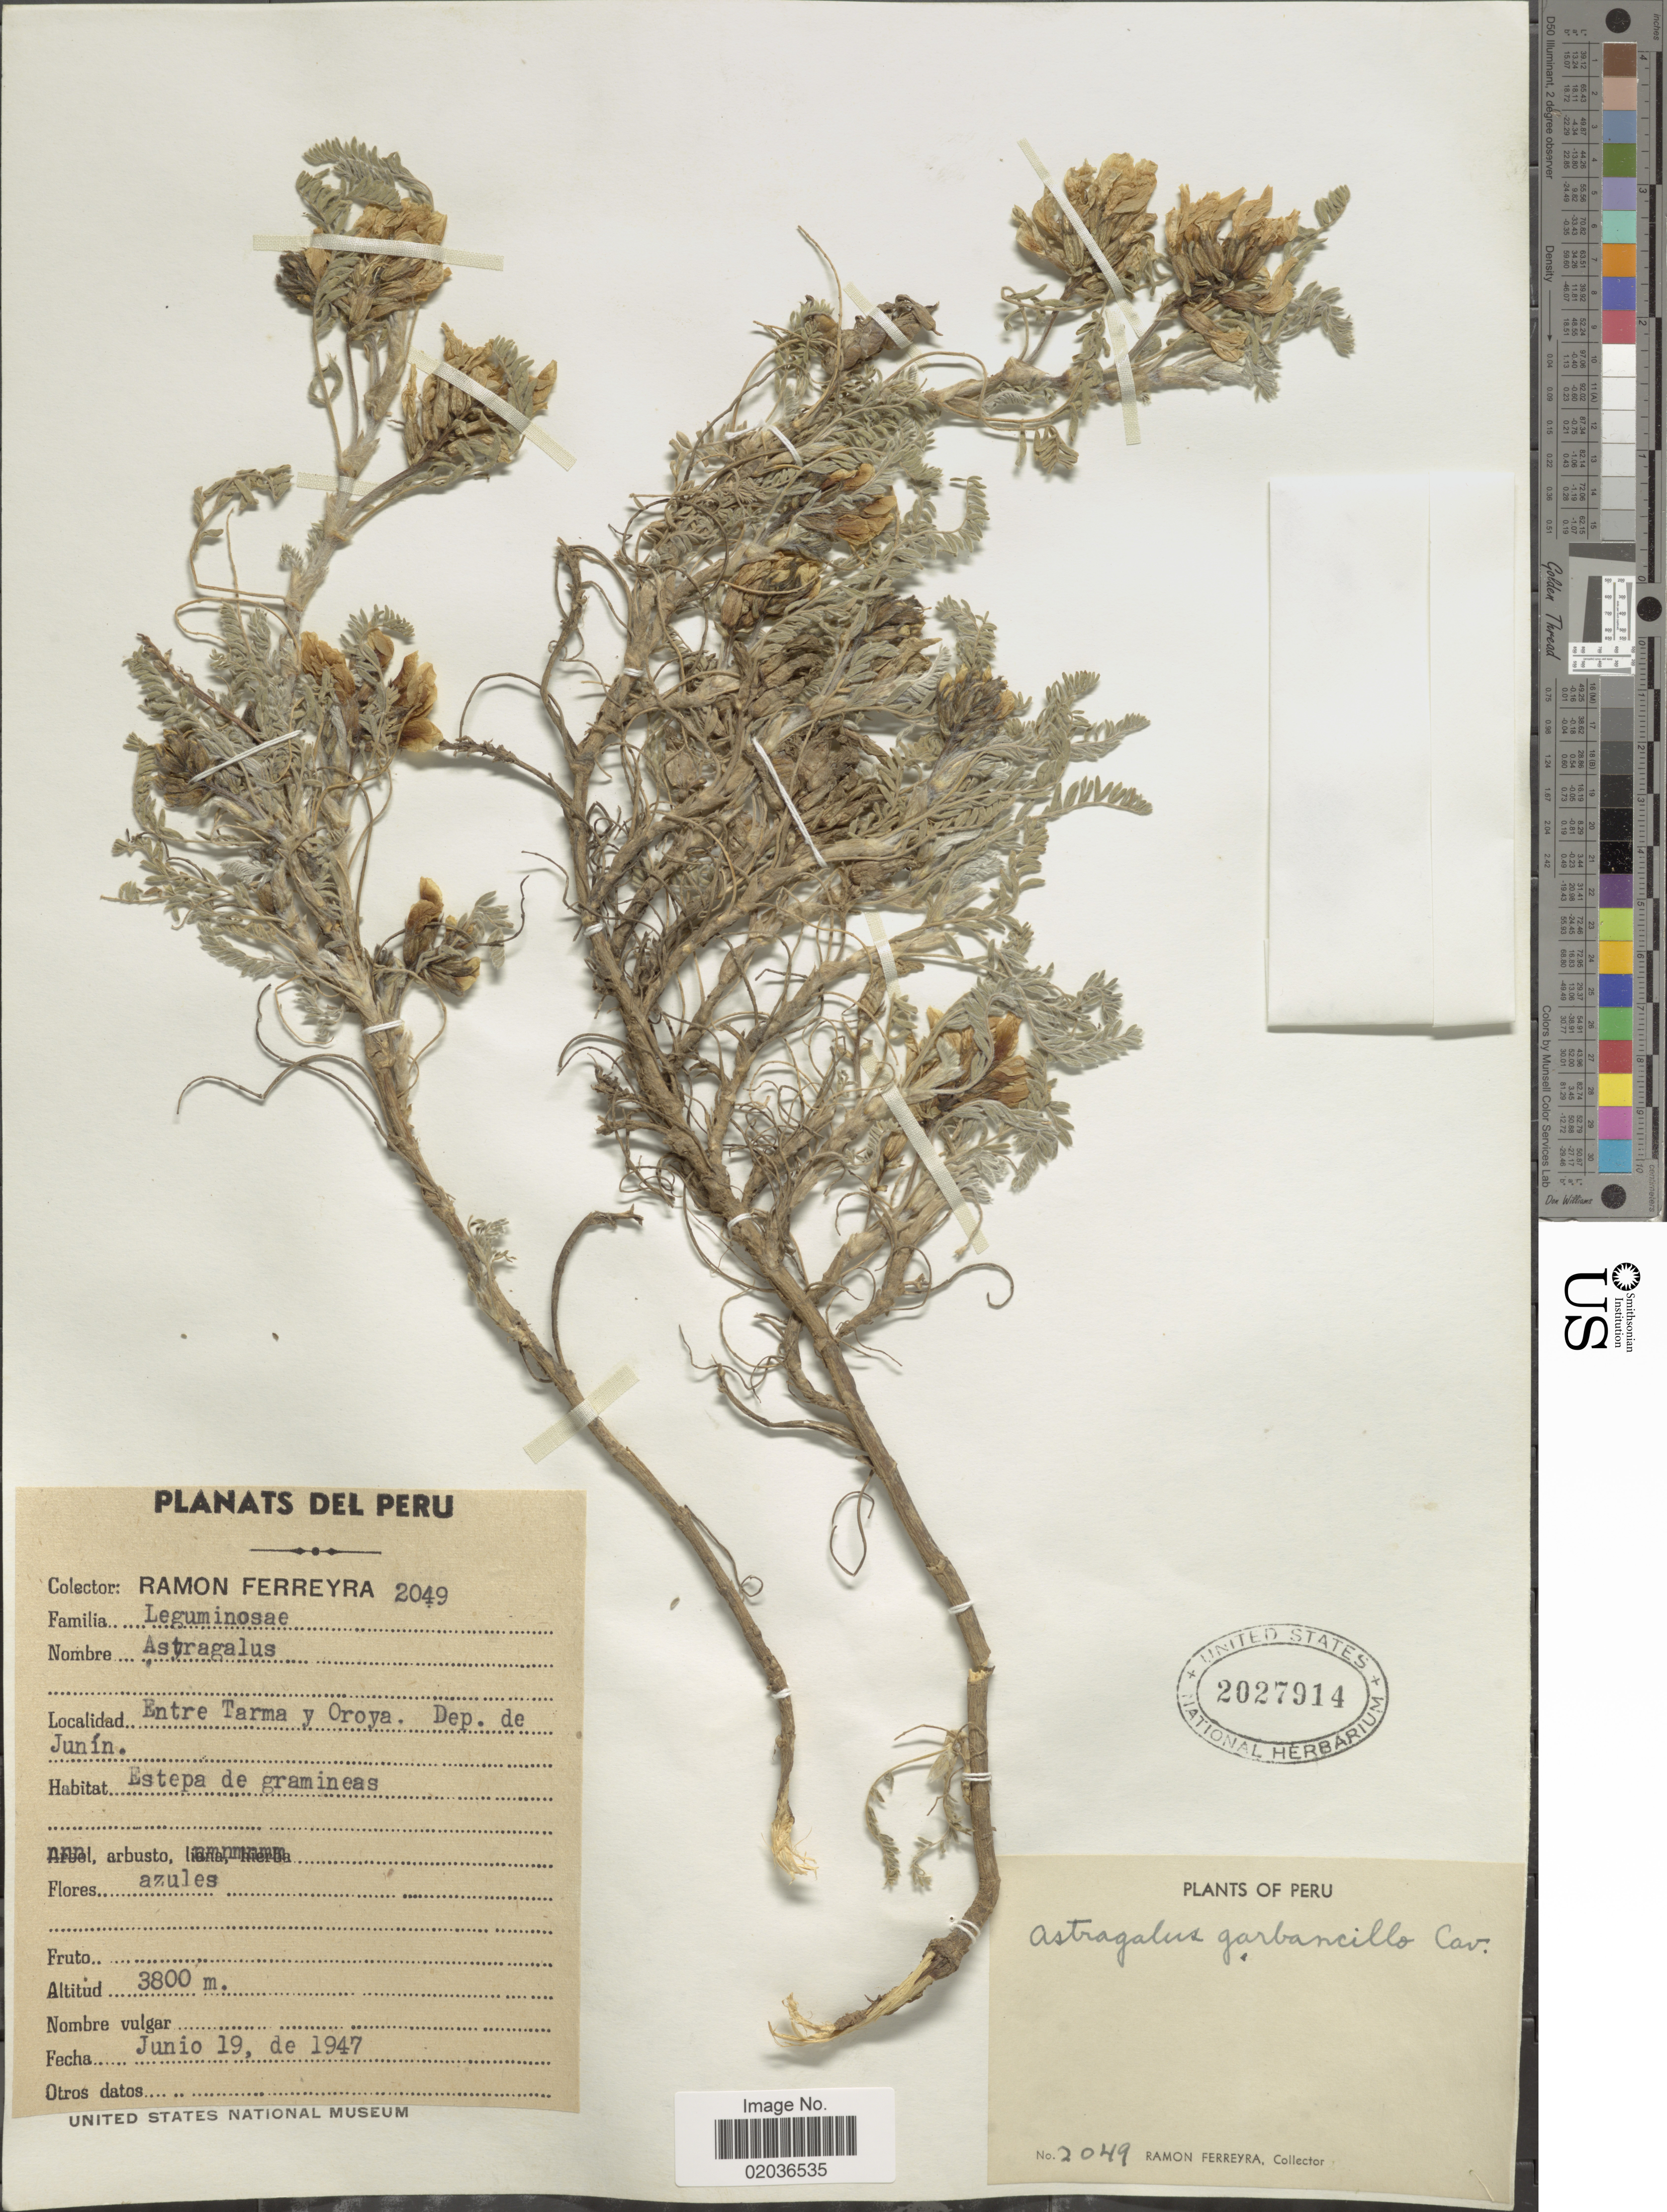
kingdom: Plantae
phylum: Tracheophyta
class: Magnoliopsida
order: Fabales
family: Fabaceae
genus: Astragalus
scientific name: Astragalus garbancillo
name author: Cav.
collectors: R. A. Ferreyra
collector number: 2049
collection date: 1947-06-19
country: Peru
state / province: Junín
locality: Entre Tarma y Oroya. Dep. de Junín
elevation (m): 3800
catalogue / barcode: US 2027914